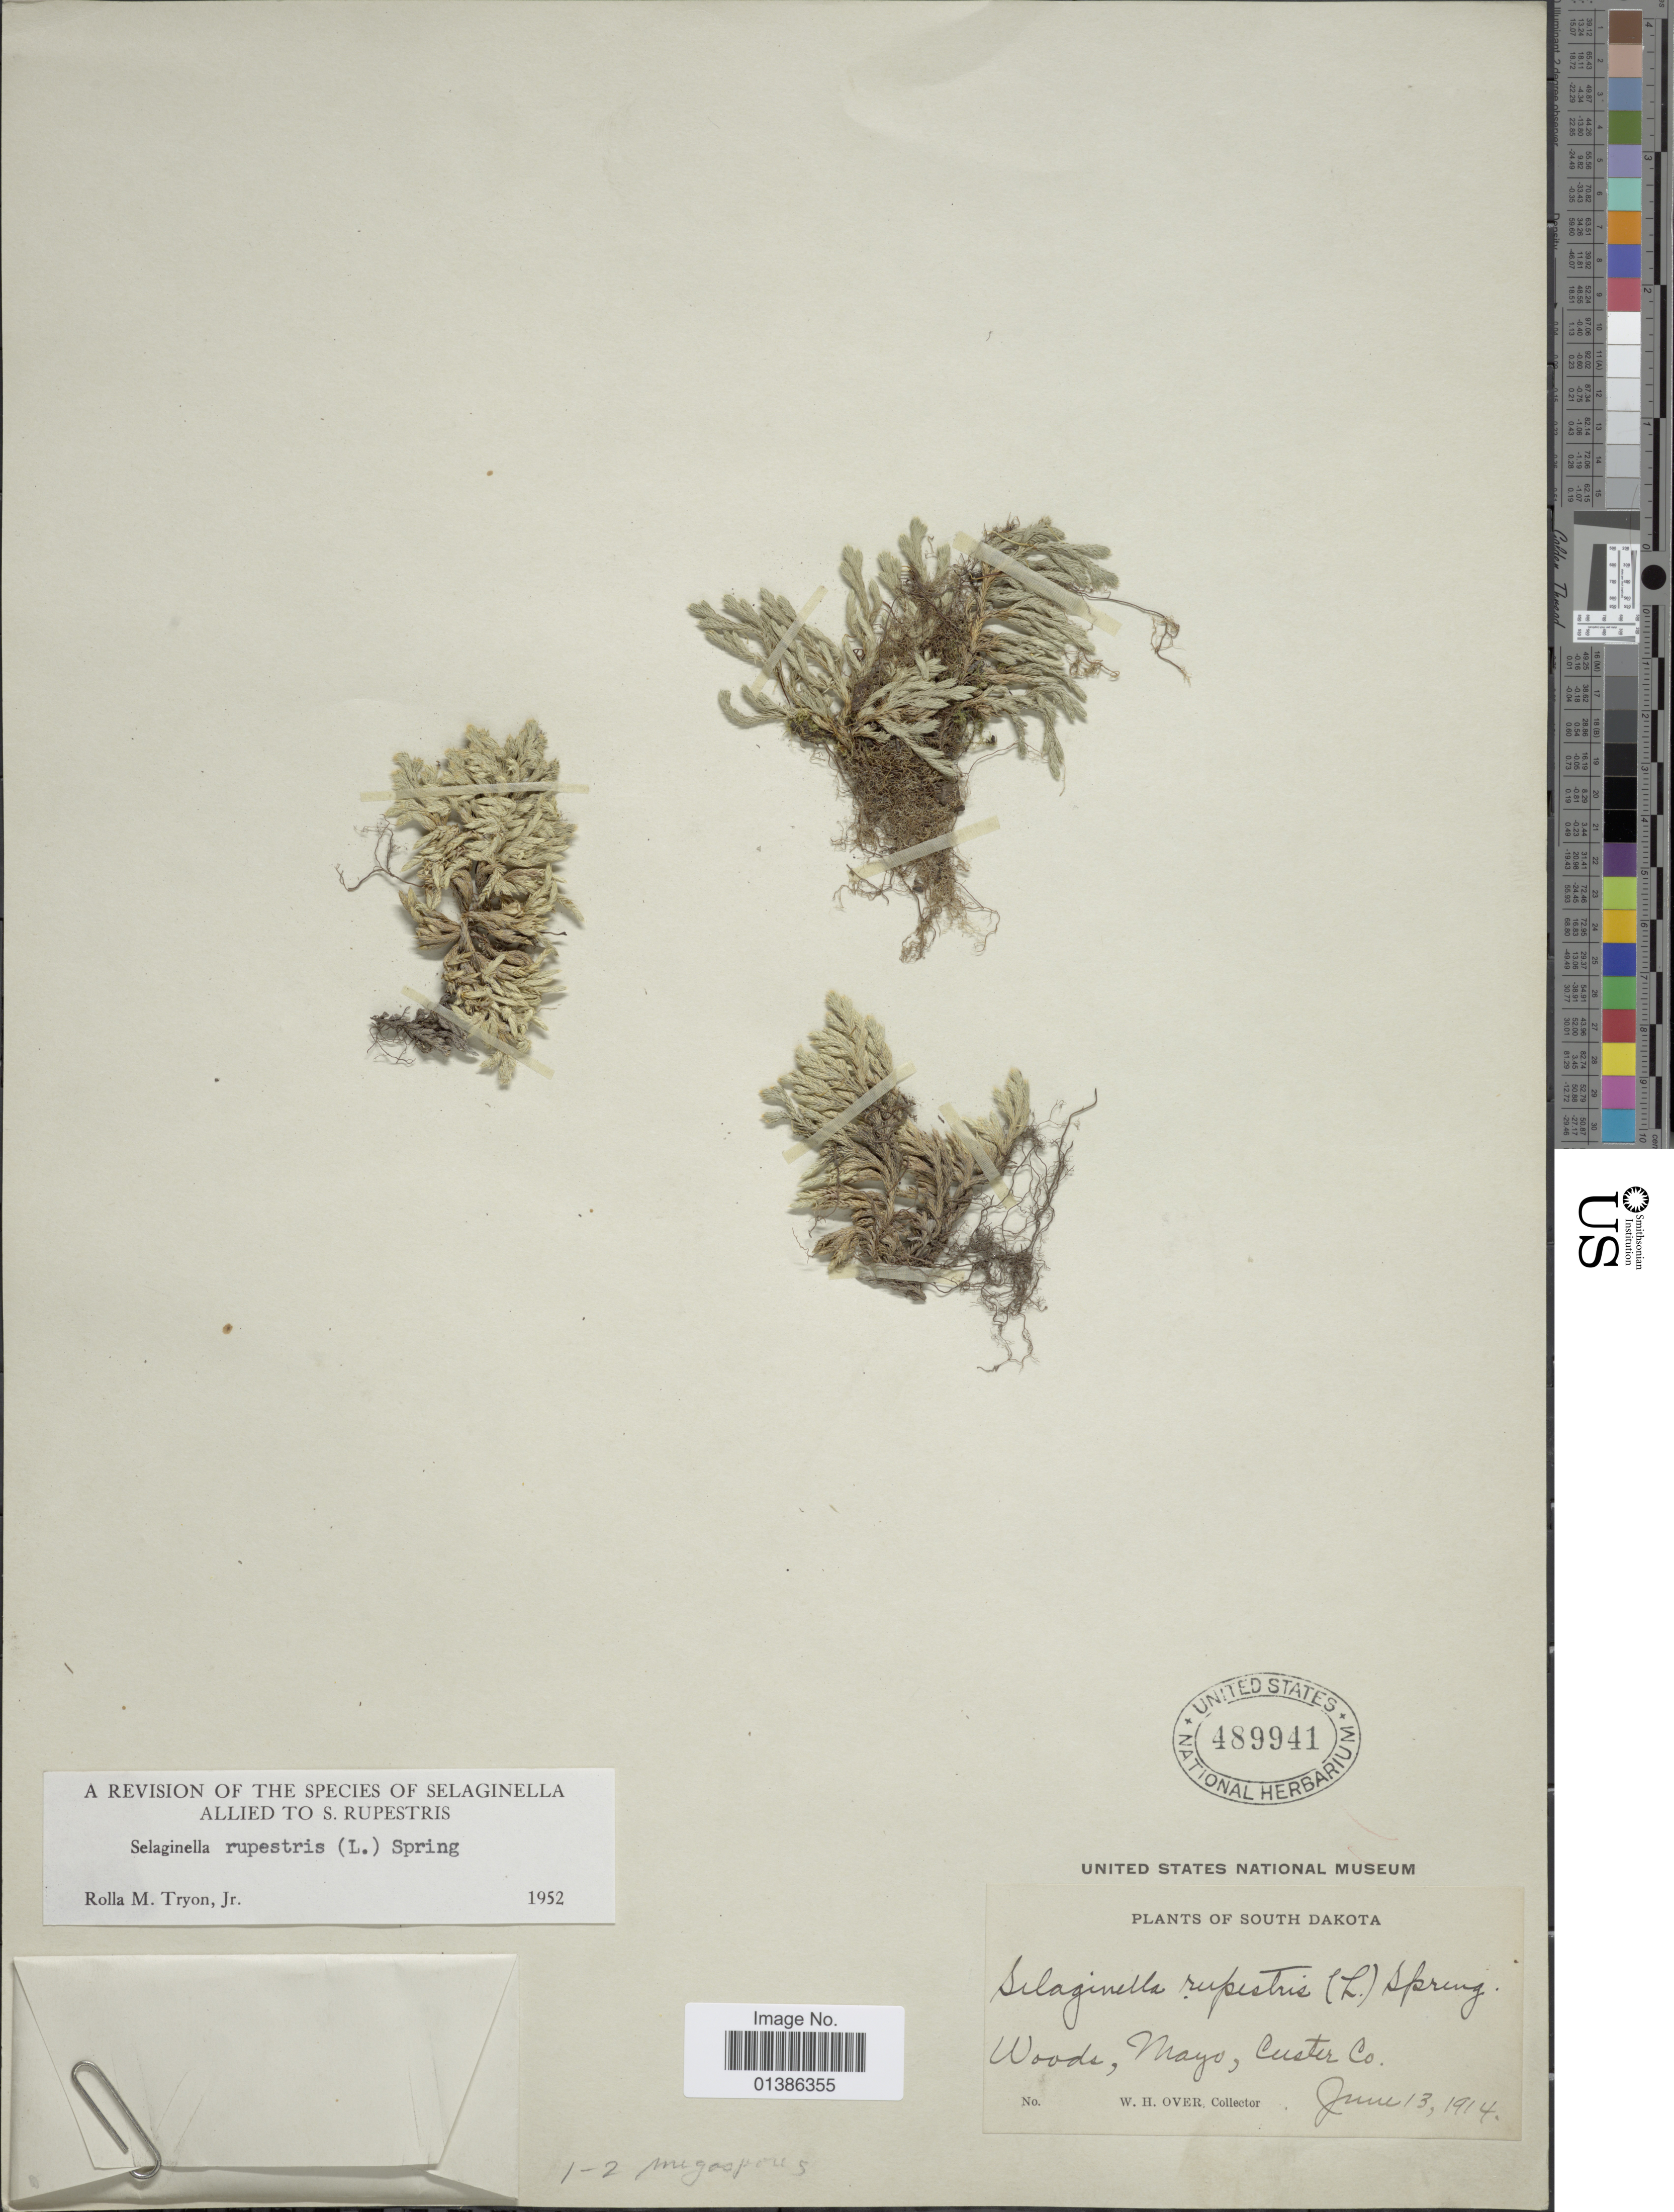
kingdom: Plantae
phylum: Tracheophyta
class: Lycopodiopsida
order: Selaginellales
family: Selaginellaceae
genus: Selaginella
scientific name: Selaginella rupestris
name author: (L.) Spring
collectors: W. Over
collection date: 1914-06-13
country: United States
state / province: South Dakota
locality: Mayo, Custer Co.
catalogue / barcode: US 489941